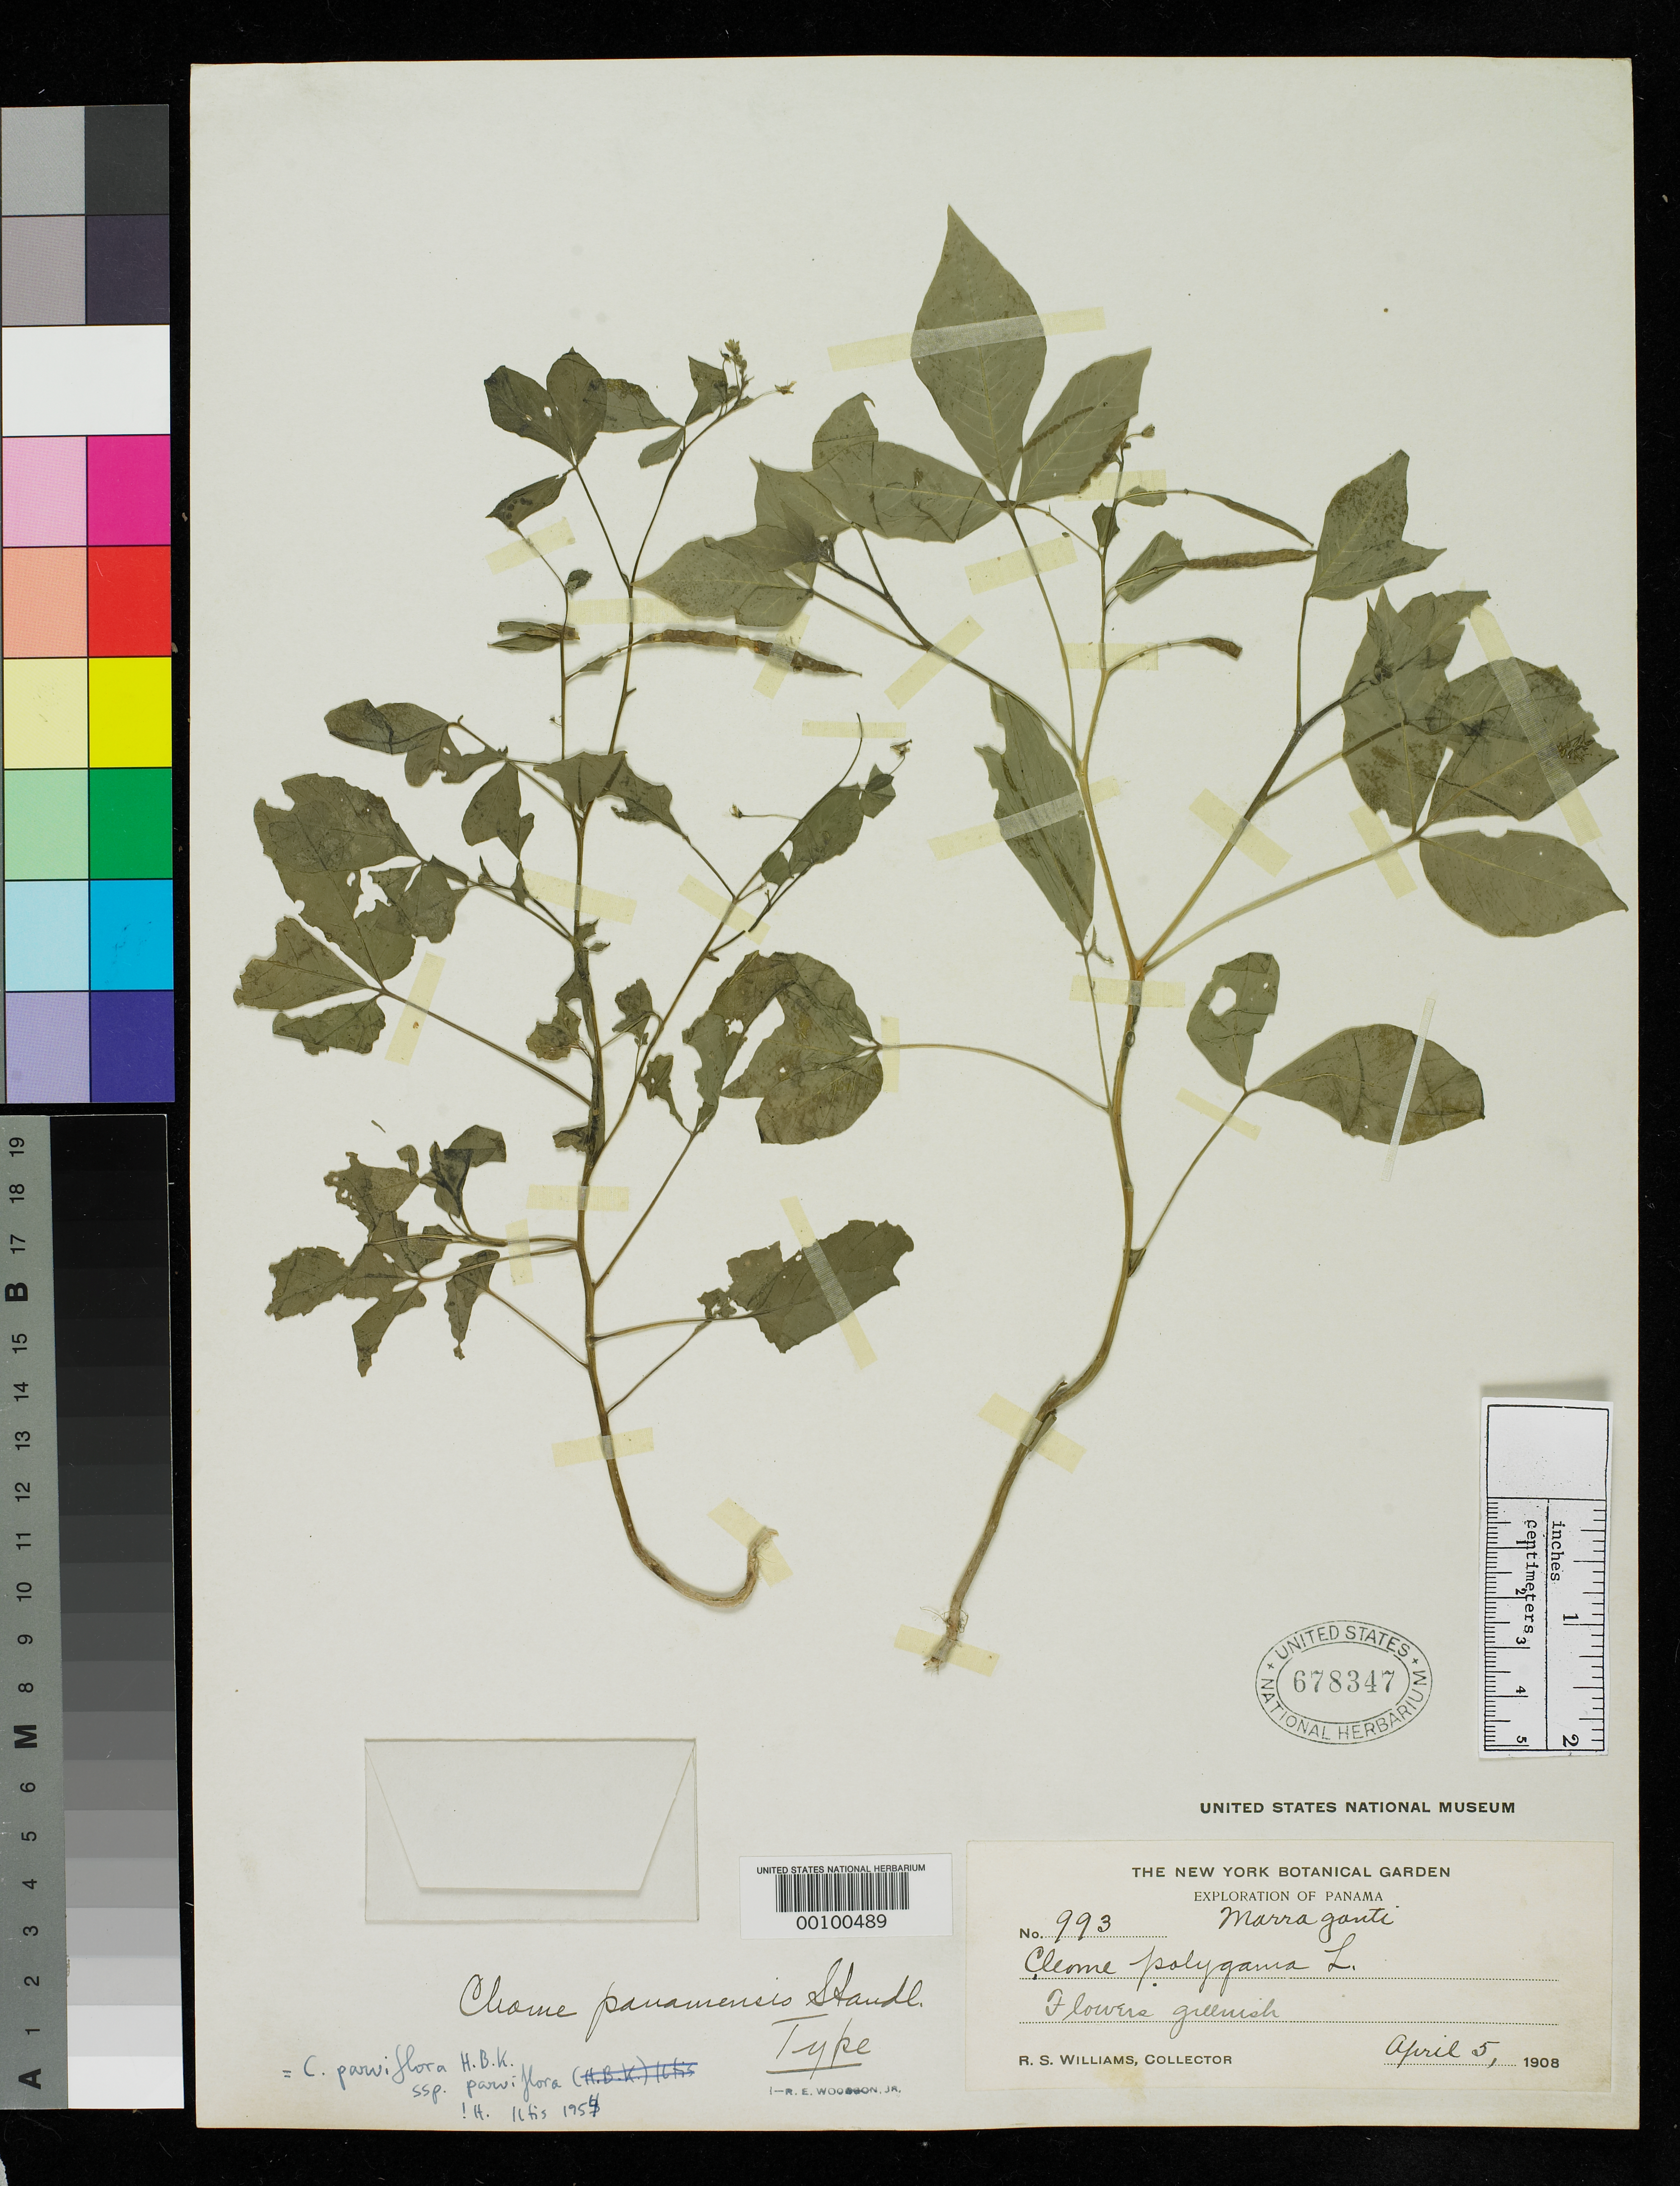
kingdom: Plantae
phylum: Tracheophyta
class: Magnoliopsida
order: Brassicales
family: Cleomaceae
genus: Cleome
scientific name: Cleome panamensis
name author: Standl.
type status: Holotype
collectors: R. S. Williams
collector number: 993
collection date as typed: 05 Apr 1908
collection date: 1908-04-05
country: Panama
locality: Marraganti.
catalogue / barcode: US 678347